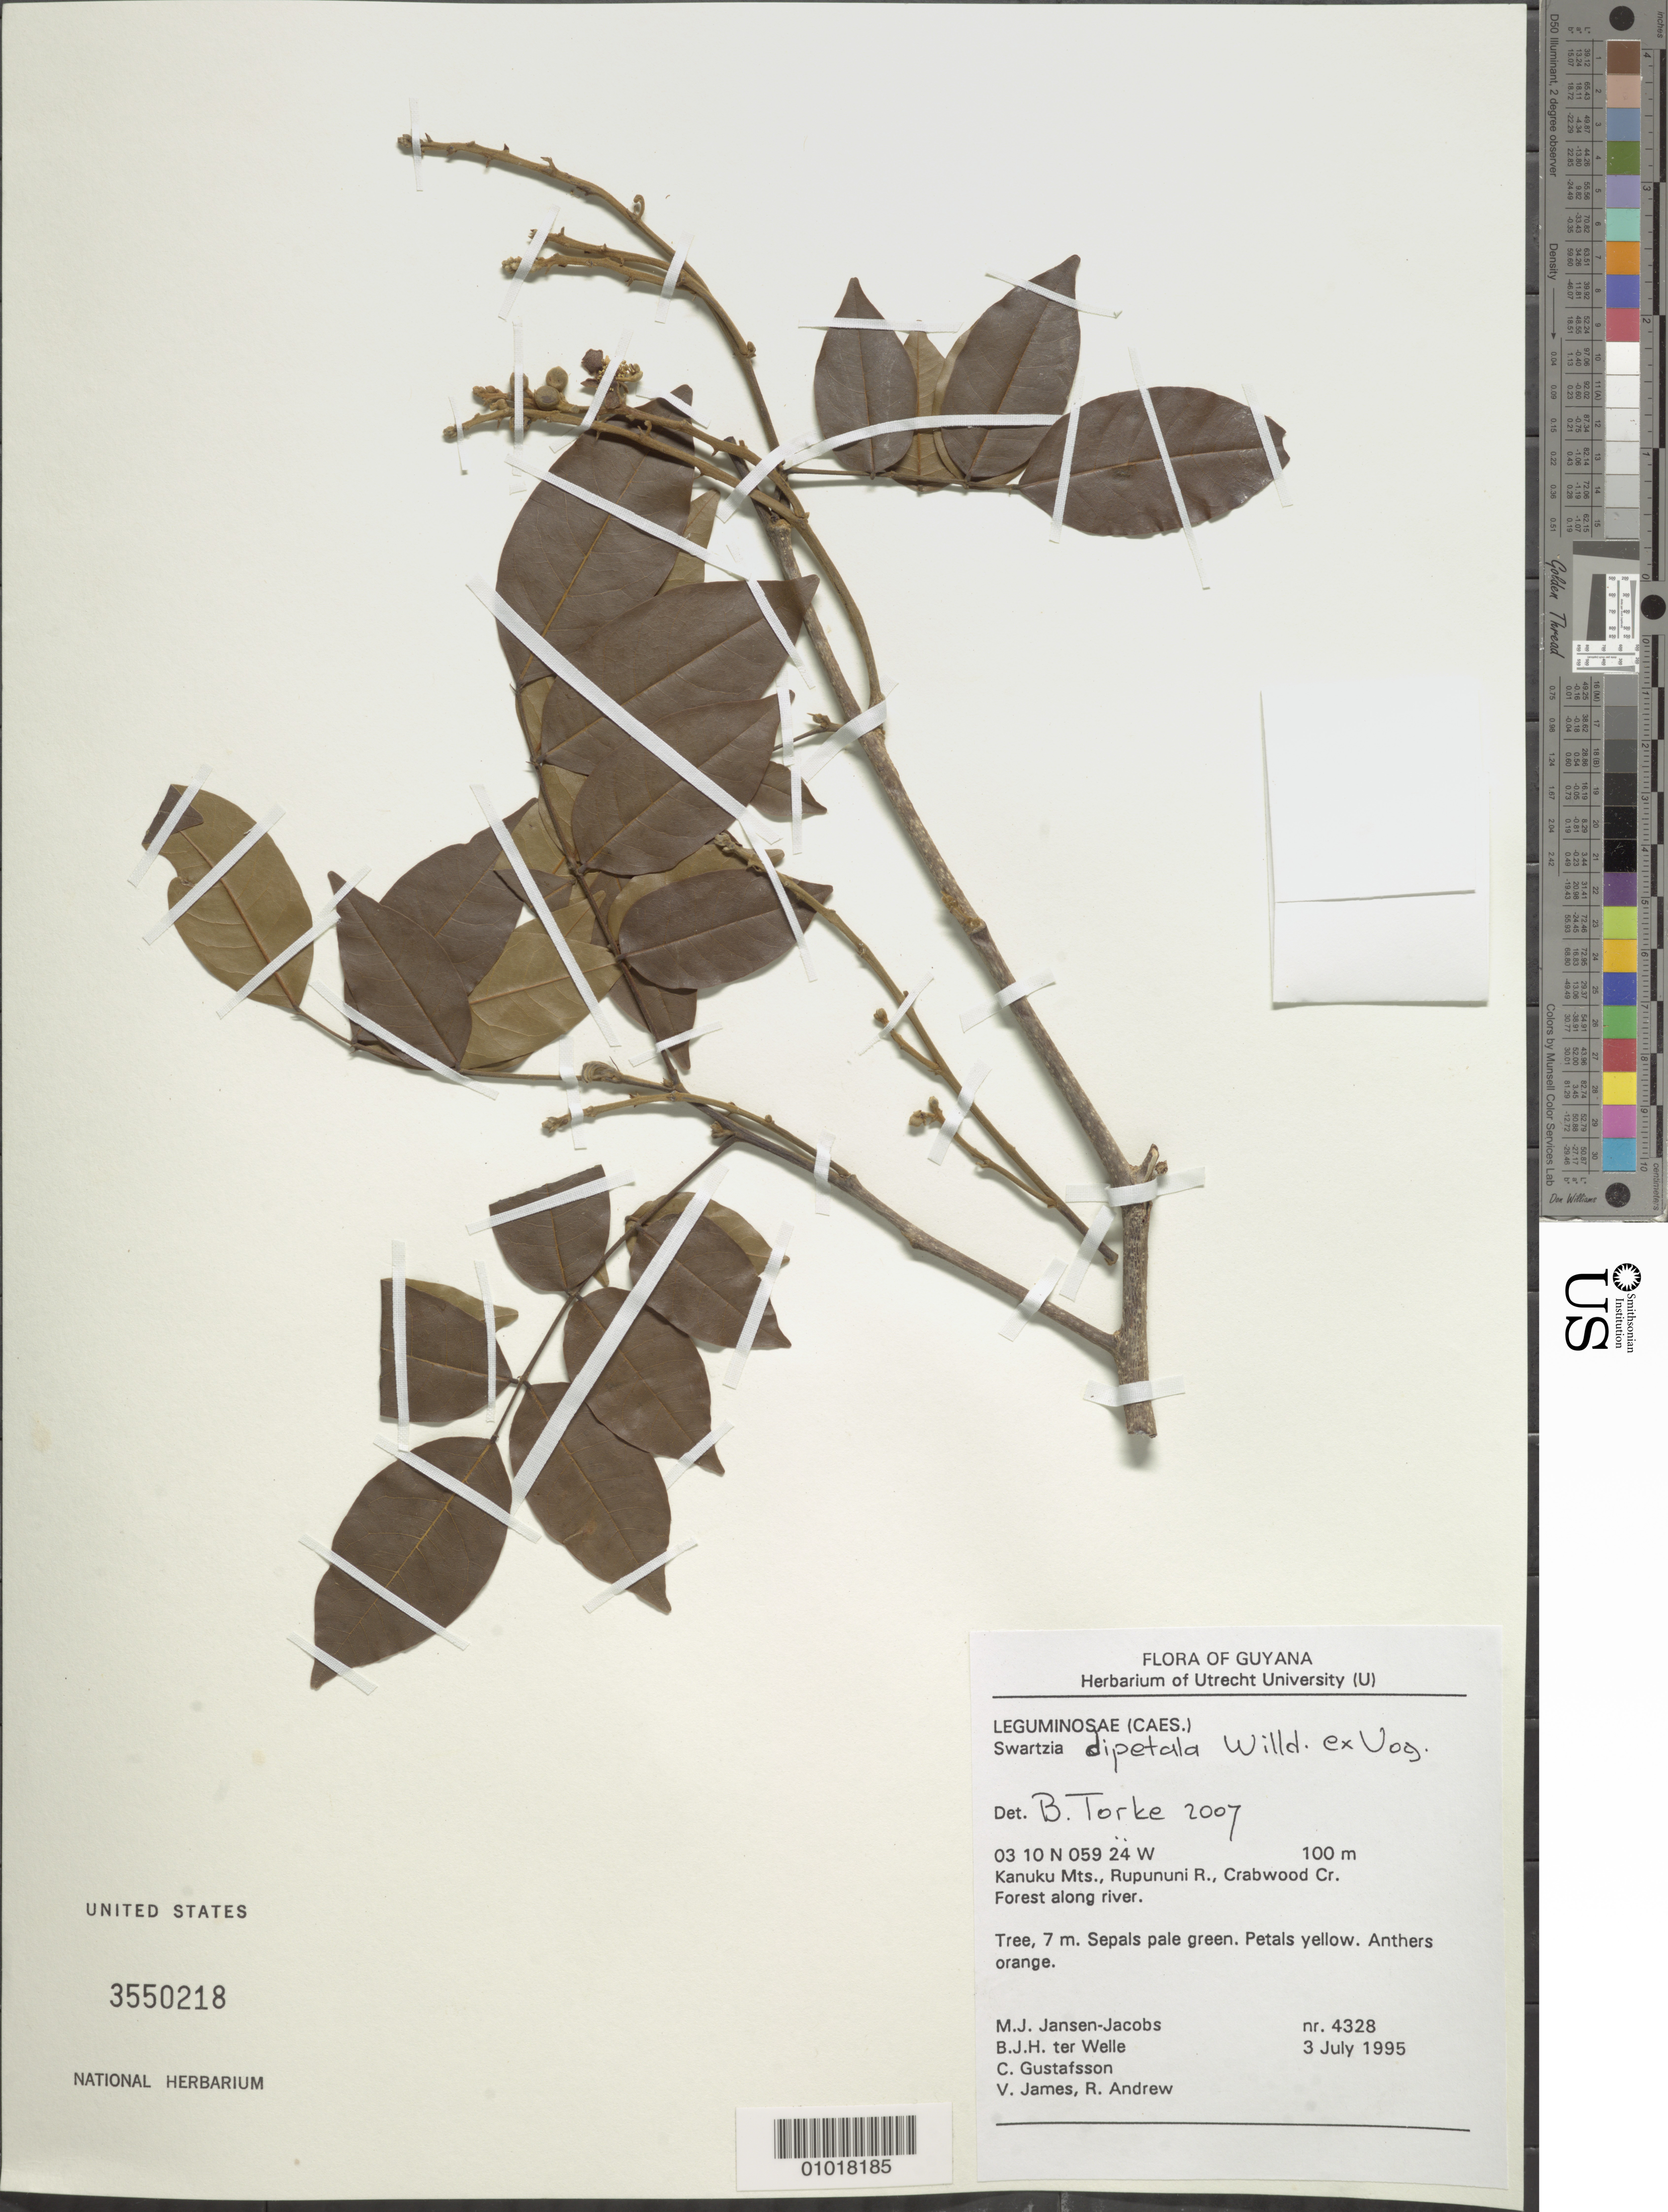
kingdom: Plantae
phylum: Tracheophyta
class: Magnoliopsida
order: Fabales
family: Fabaceae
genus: Swartzia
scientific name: Swartzia dipetala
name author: Willd. ex Vogel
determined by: Torke, B. M., (MO)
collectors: M. J. Jansen-Jacobs, B. Welle, C. G. Gustafsson, V. James & R. Andrew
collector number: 4328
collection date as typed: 3-Jul-95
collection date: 1995-07-03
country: Guyana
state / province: U. Takutu-U. Essequibo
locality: Crabwood Creek, Rupununi River, Kanuku Mts.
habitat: Forest along river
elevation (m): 100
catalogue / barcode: US 3550218